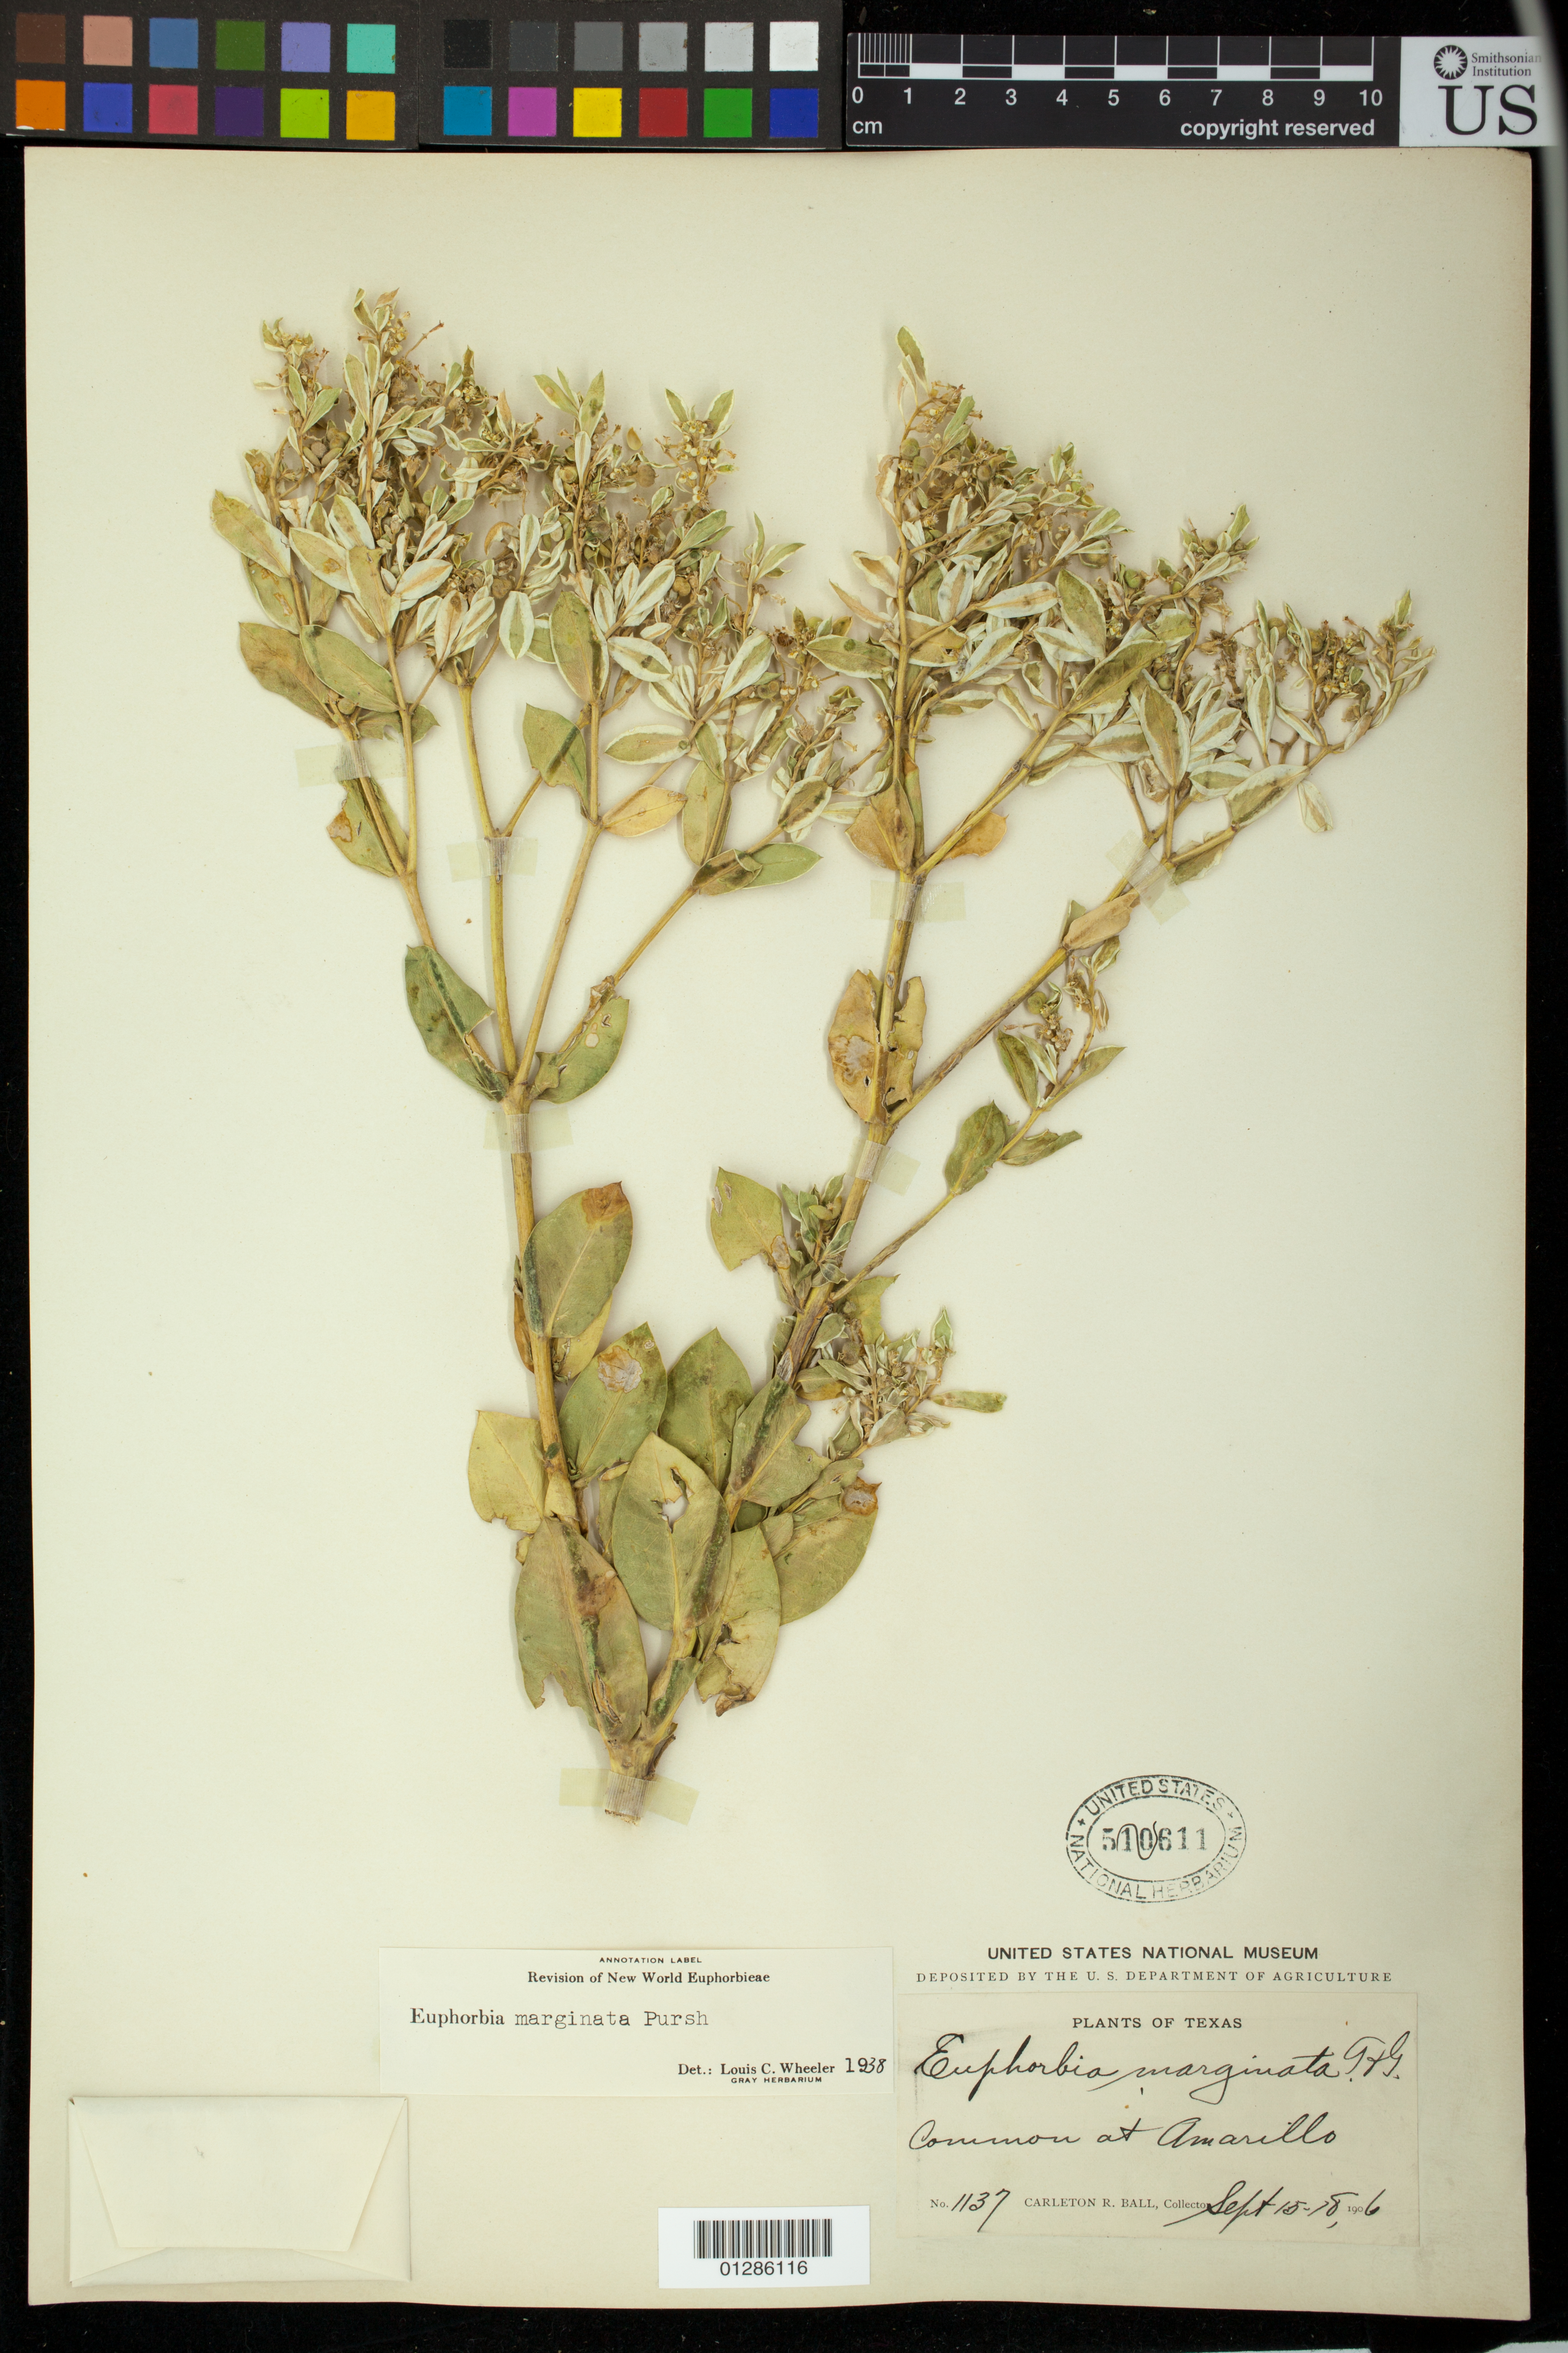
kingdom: Plantae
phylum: Tracheophyta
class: Magnoliopsida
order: Malpighiales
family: Euphorbiaceae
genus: Euphorbia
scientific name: Euphorbia marginata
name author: Pursh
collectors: C. R. Ball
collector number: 1137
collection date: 1906-09-15/1906-09-18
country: United States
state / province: Texas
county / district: Potter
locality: Amarillo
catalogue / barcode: US 501611